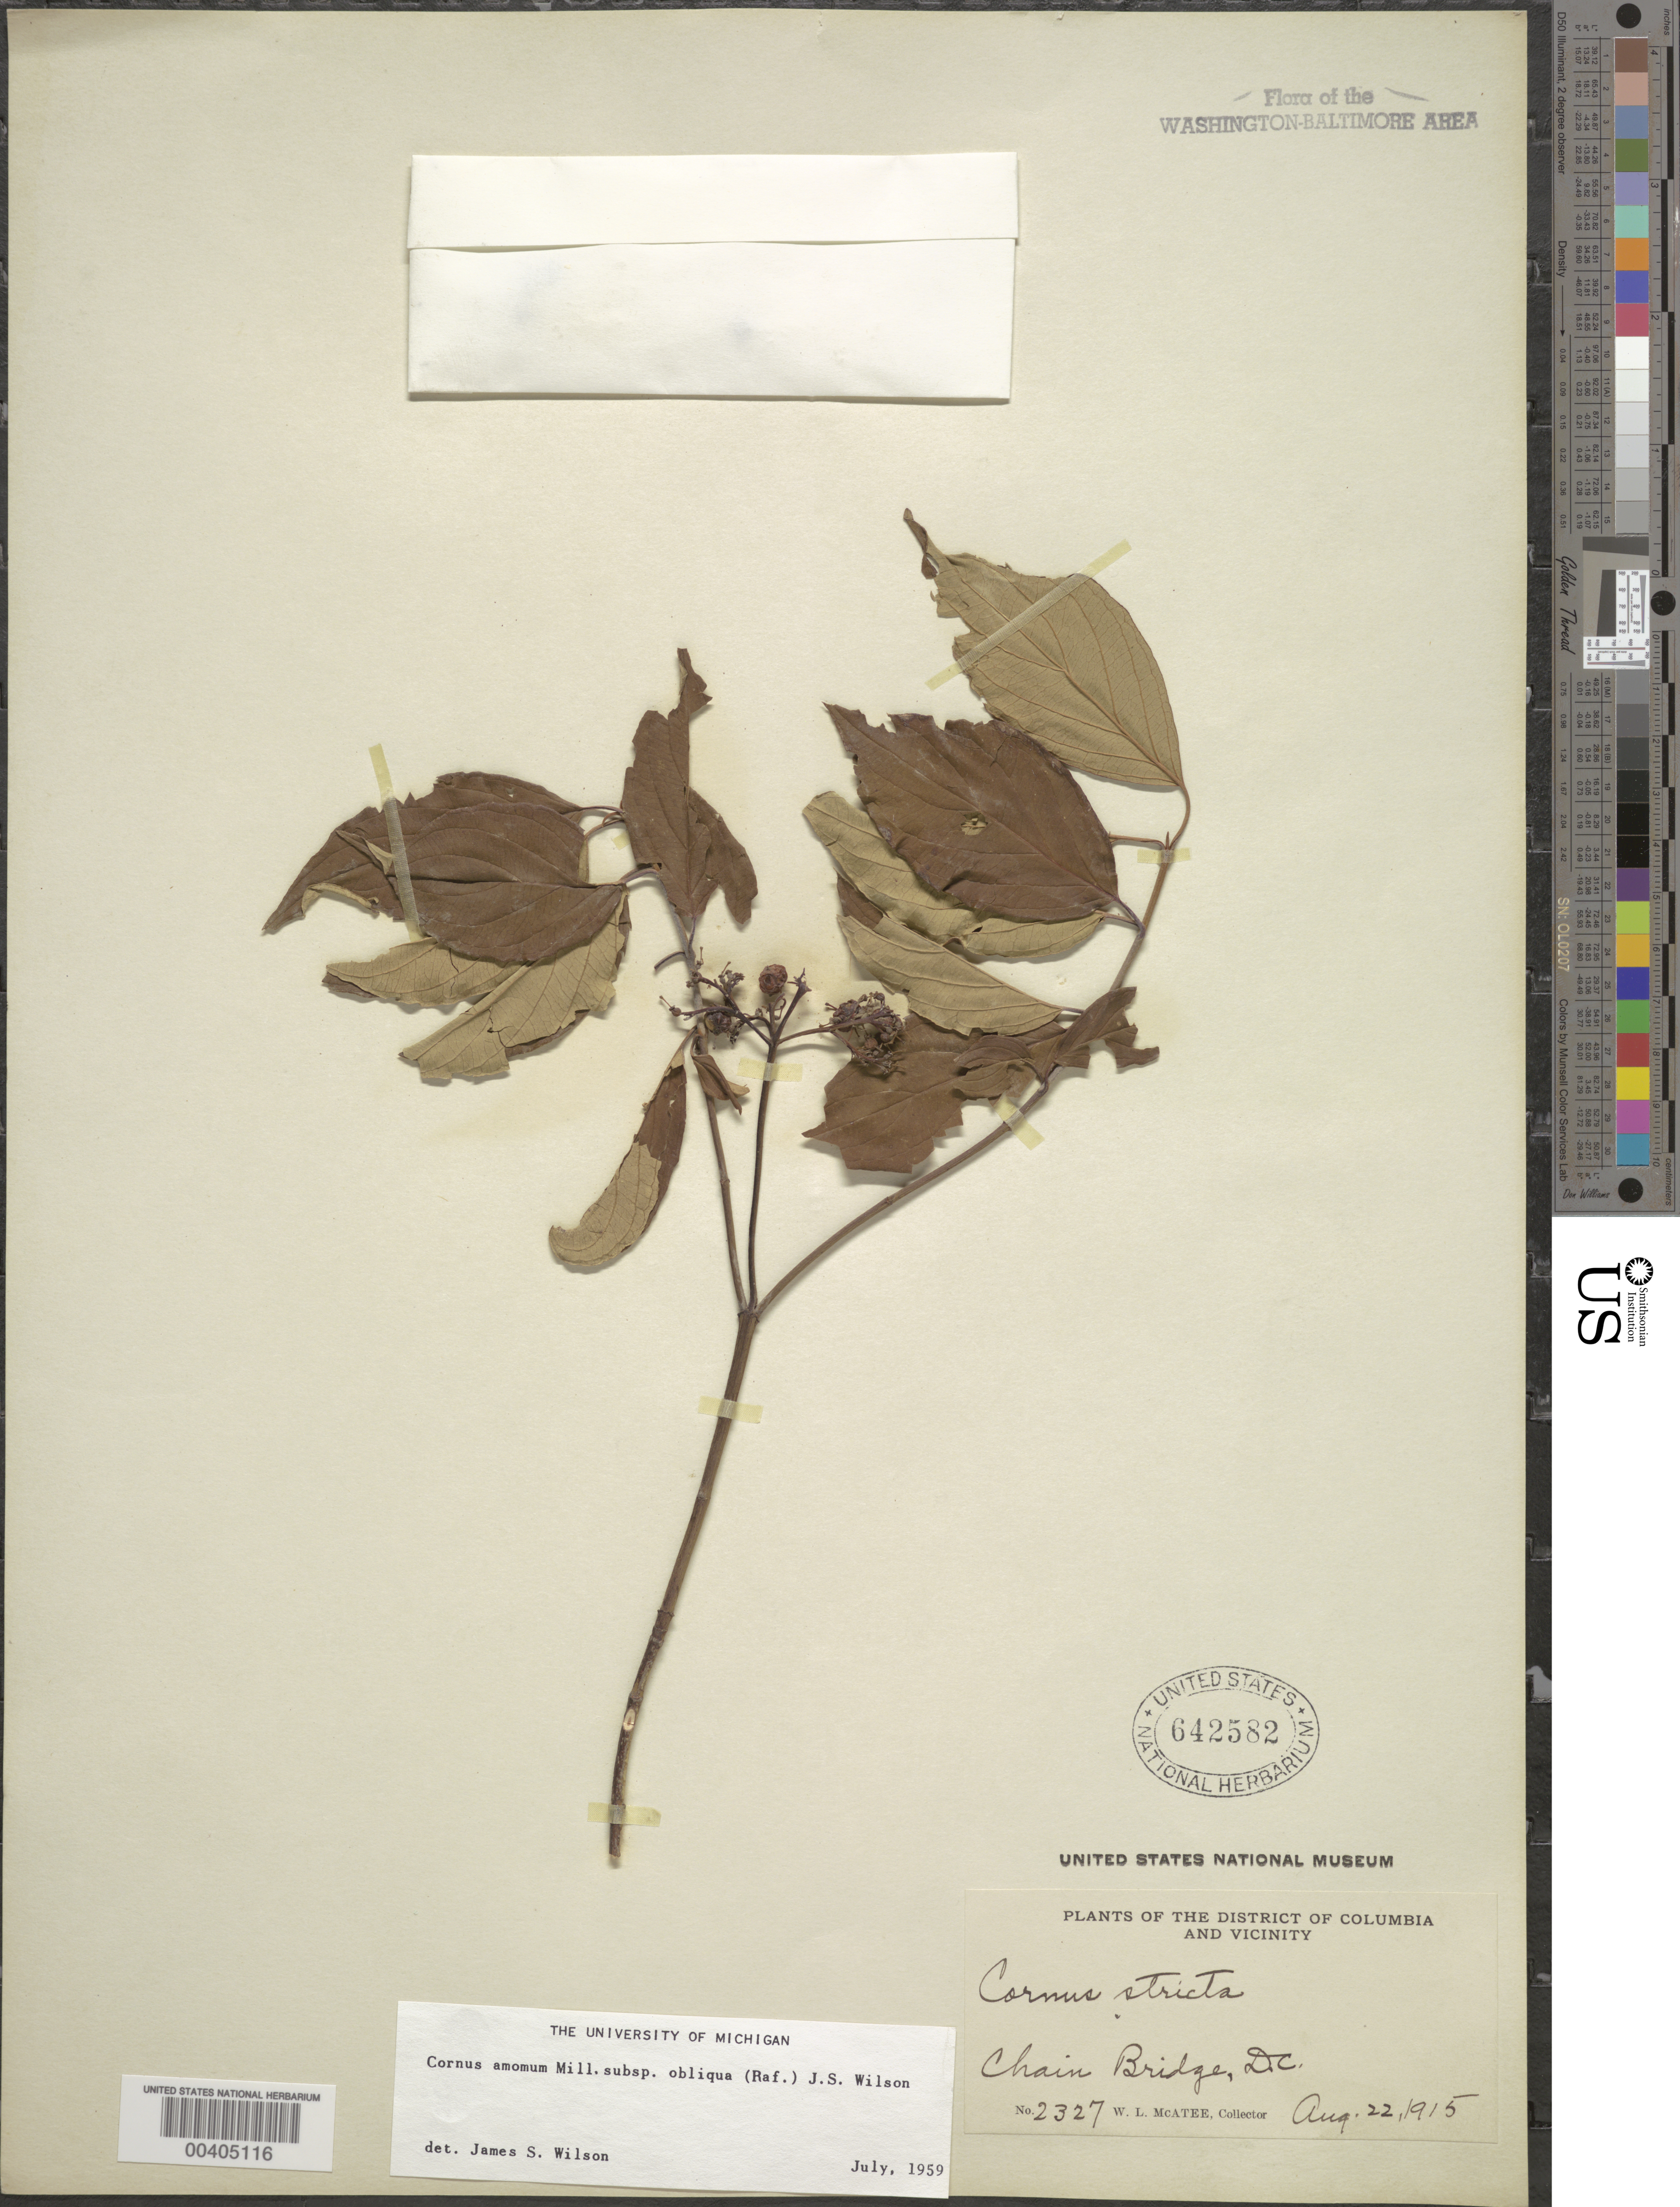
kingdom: Plantae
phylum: Tracheophyta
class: Magnoliopsida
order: Cornales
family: Cornaceae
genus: Cornus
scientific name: Cornus amomum subsp. obliqua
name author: (Raf.) J.S. Wilson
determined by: Wilson, J. S., (MICH), University of Michigan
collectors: W. McAtee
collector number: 2327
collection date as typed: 22 Aug 1915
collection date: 1915-08-22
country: United States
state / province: District of Columbia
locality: Chain Bridge C. & O. Canal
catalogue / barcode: US 642582